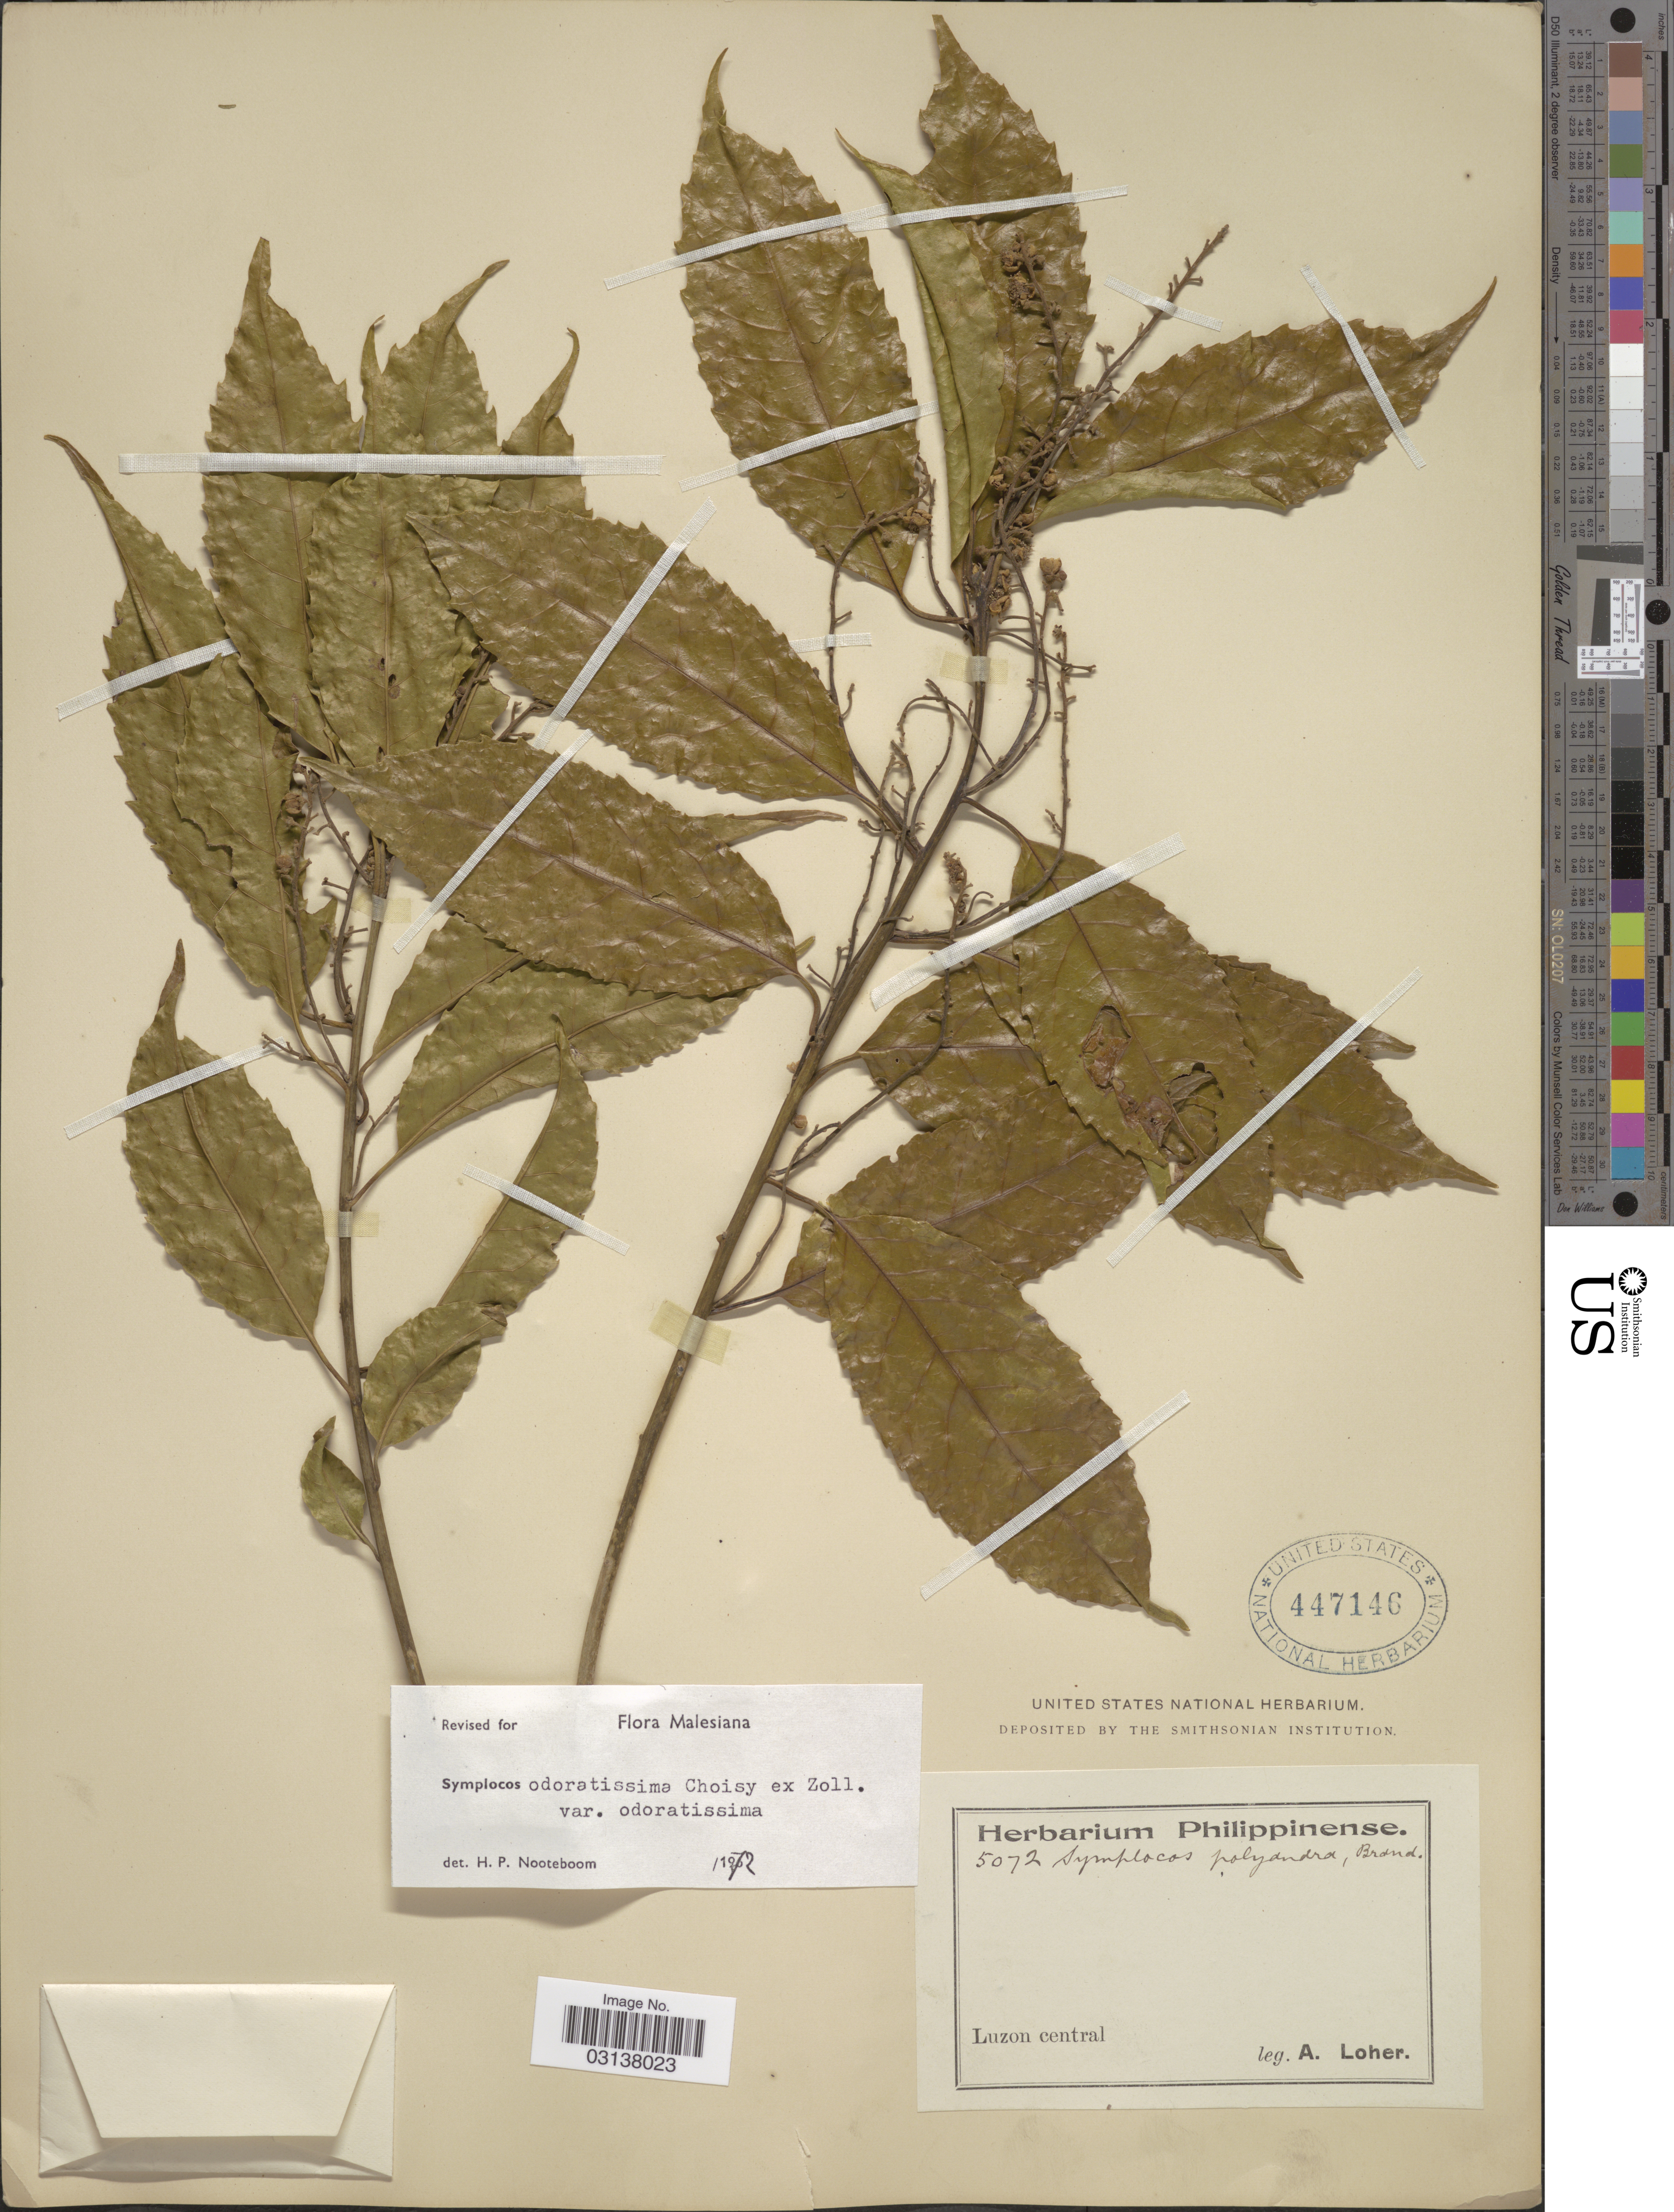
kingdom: Plantae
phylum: Tracheophyta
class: Magnoliopsida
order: Ericales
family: Symplocaceae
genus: Symplocos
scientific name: Symplocos odoratissima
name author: (Blume) Choisy ex Zoll.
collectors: A. Loher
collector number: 5072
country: Philippines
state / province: Central Luzon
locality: Luzon central.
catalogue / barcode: US 447146